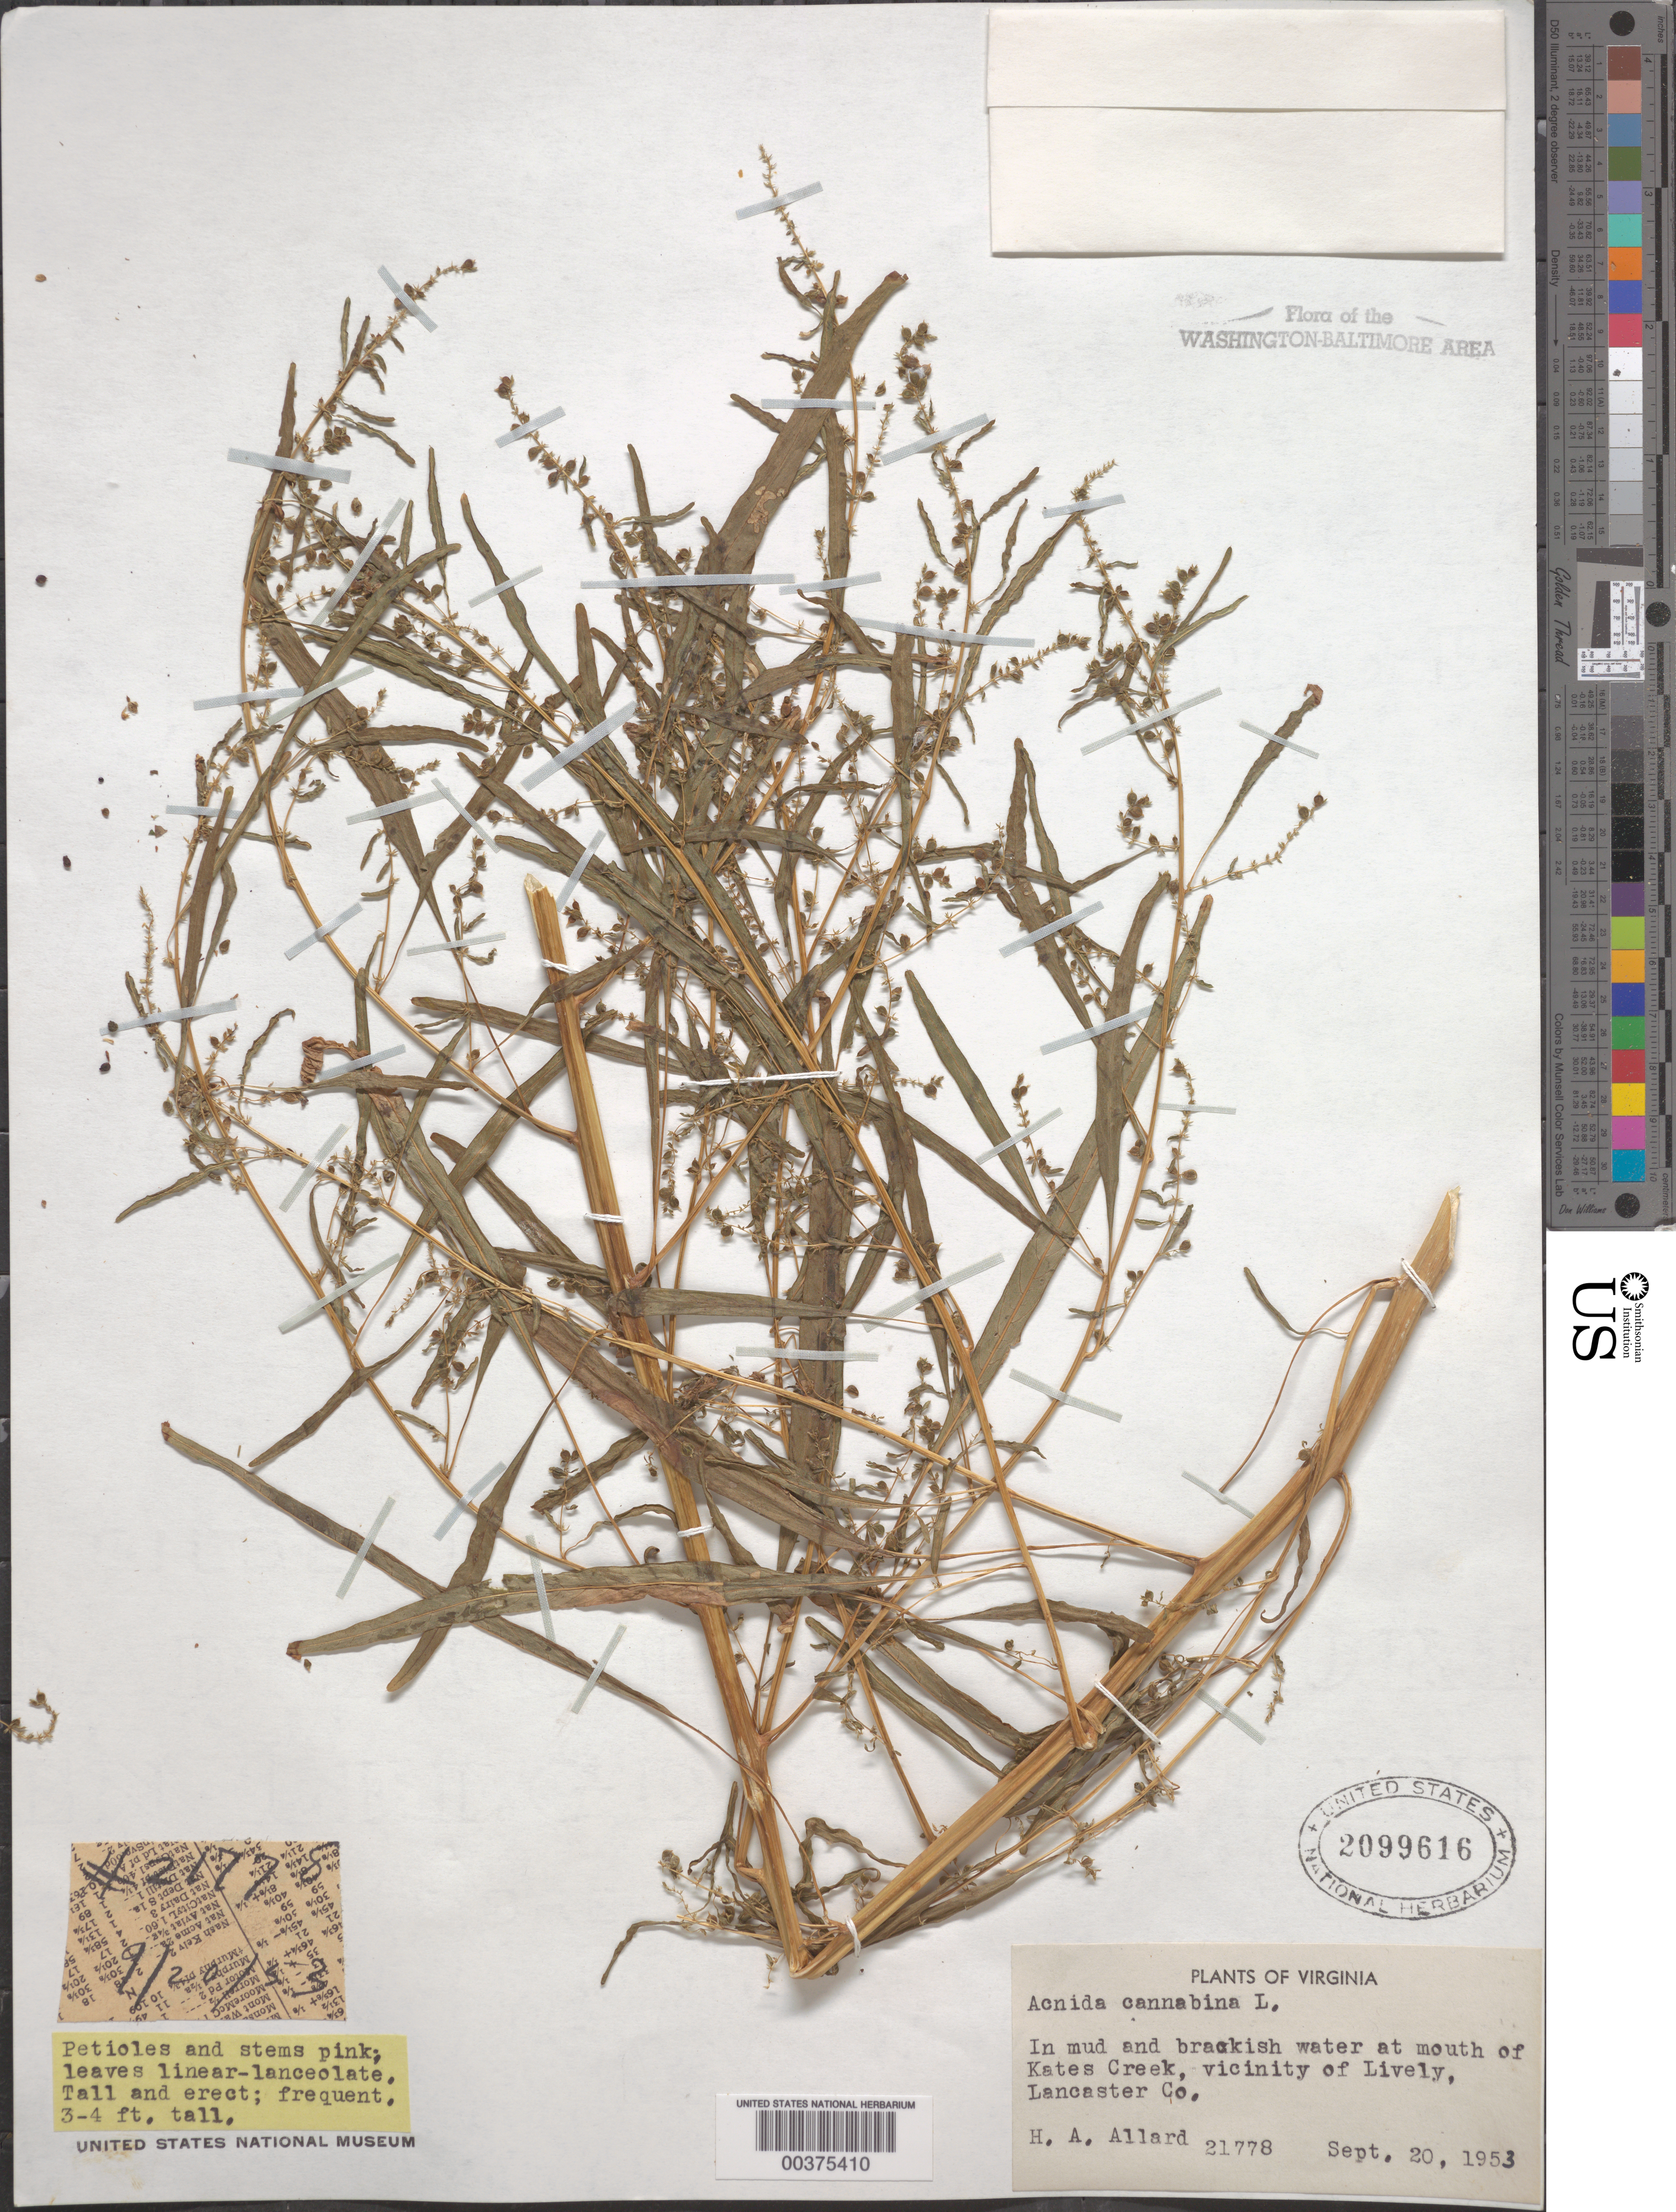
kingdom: Plantae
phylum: Tracheophyta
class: Magnoliopsida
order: Caryophyllales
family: Amaranthaceae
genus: Amaranthus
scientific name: Amaranthus cannabinus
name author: (L.) E.G. F. Sauer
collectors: H. A. Allard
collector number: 21778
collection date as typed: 20 Sep 1953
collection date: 1953-09-20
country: United States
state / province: Virginia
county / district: Lancaster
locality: Mouth of Kates Creek, Lively vicinity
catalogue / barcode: US 2099616